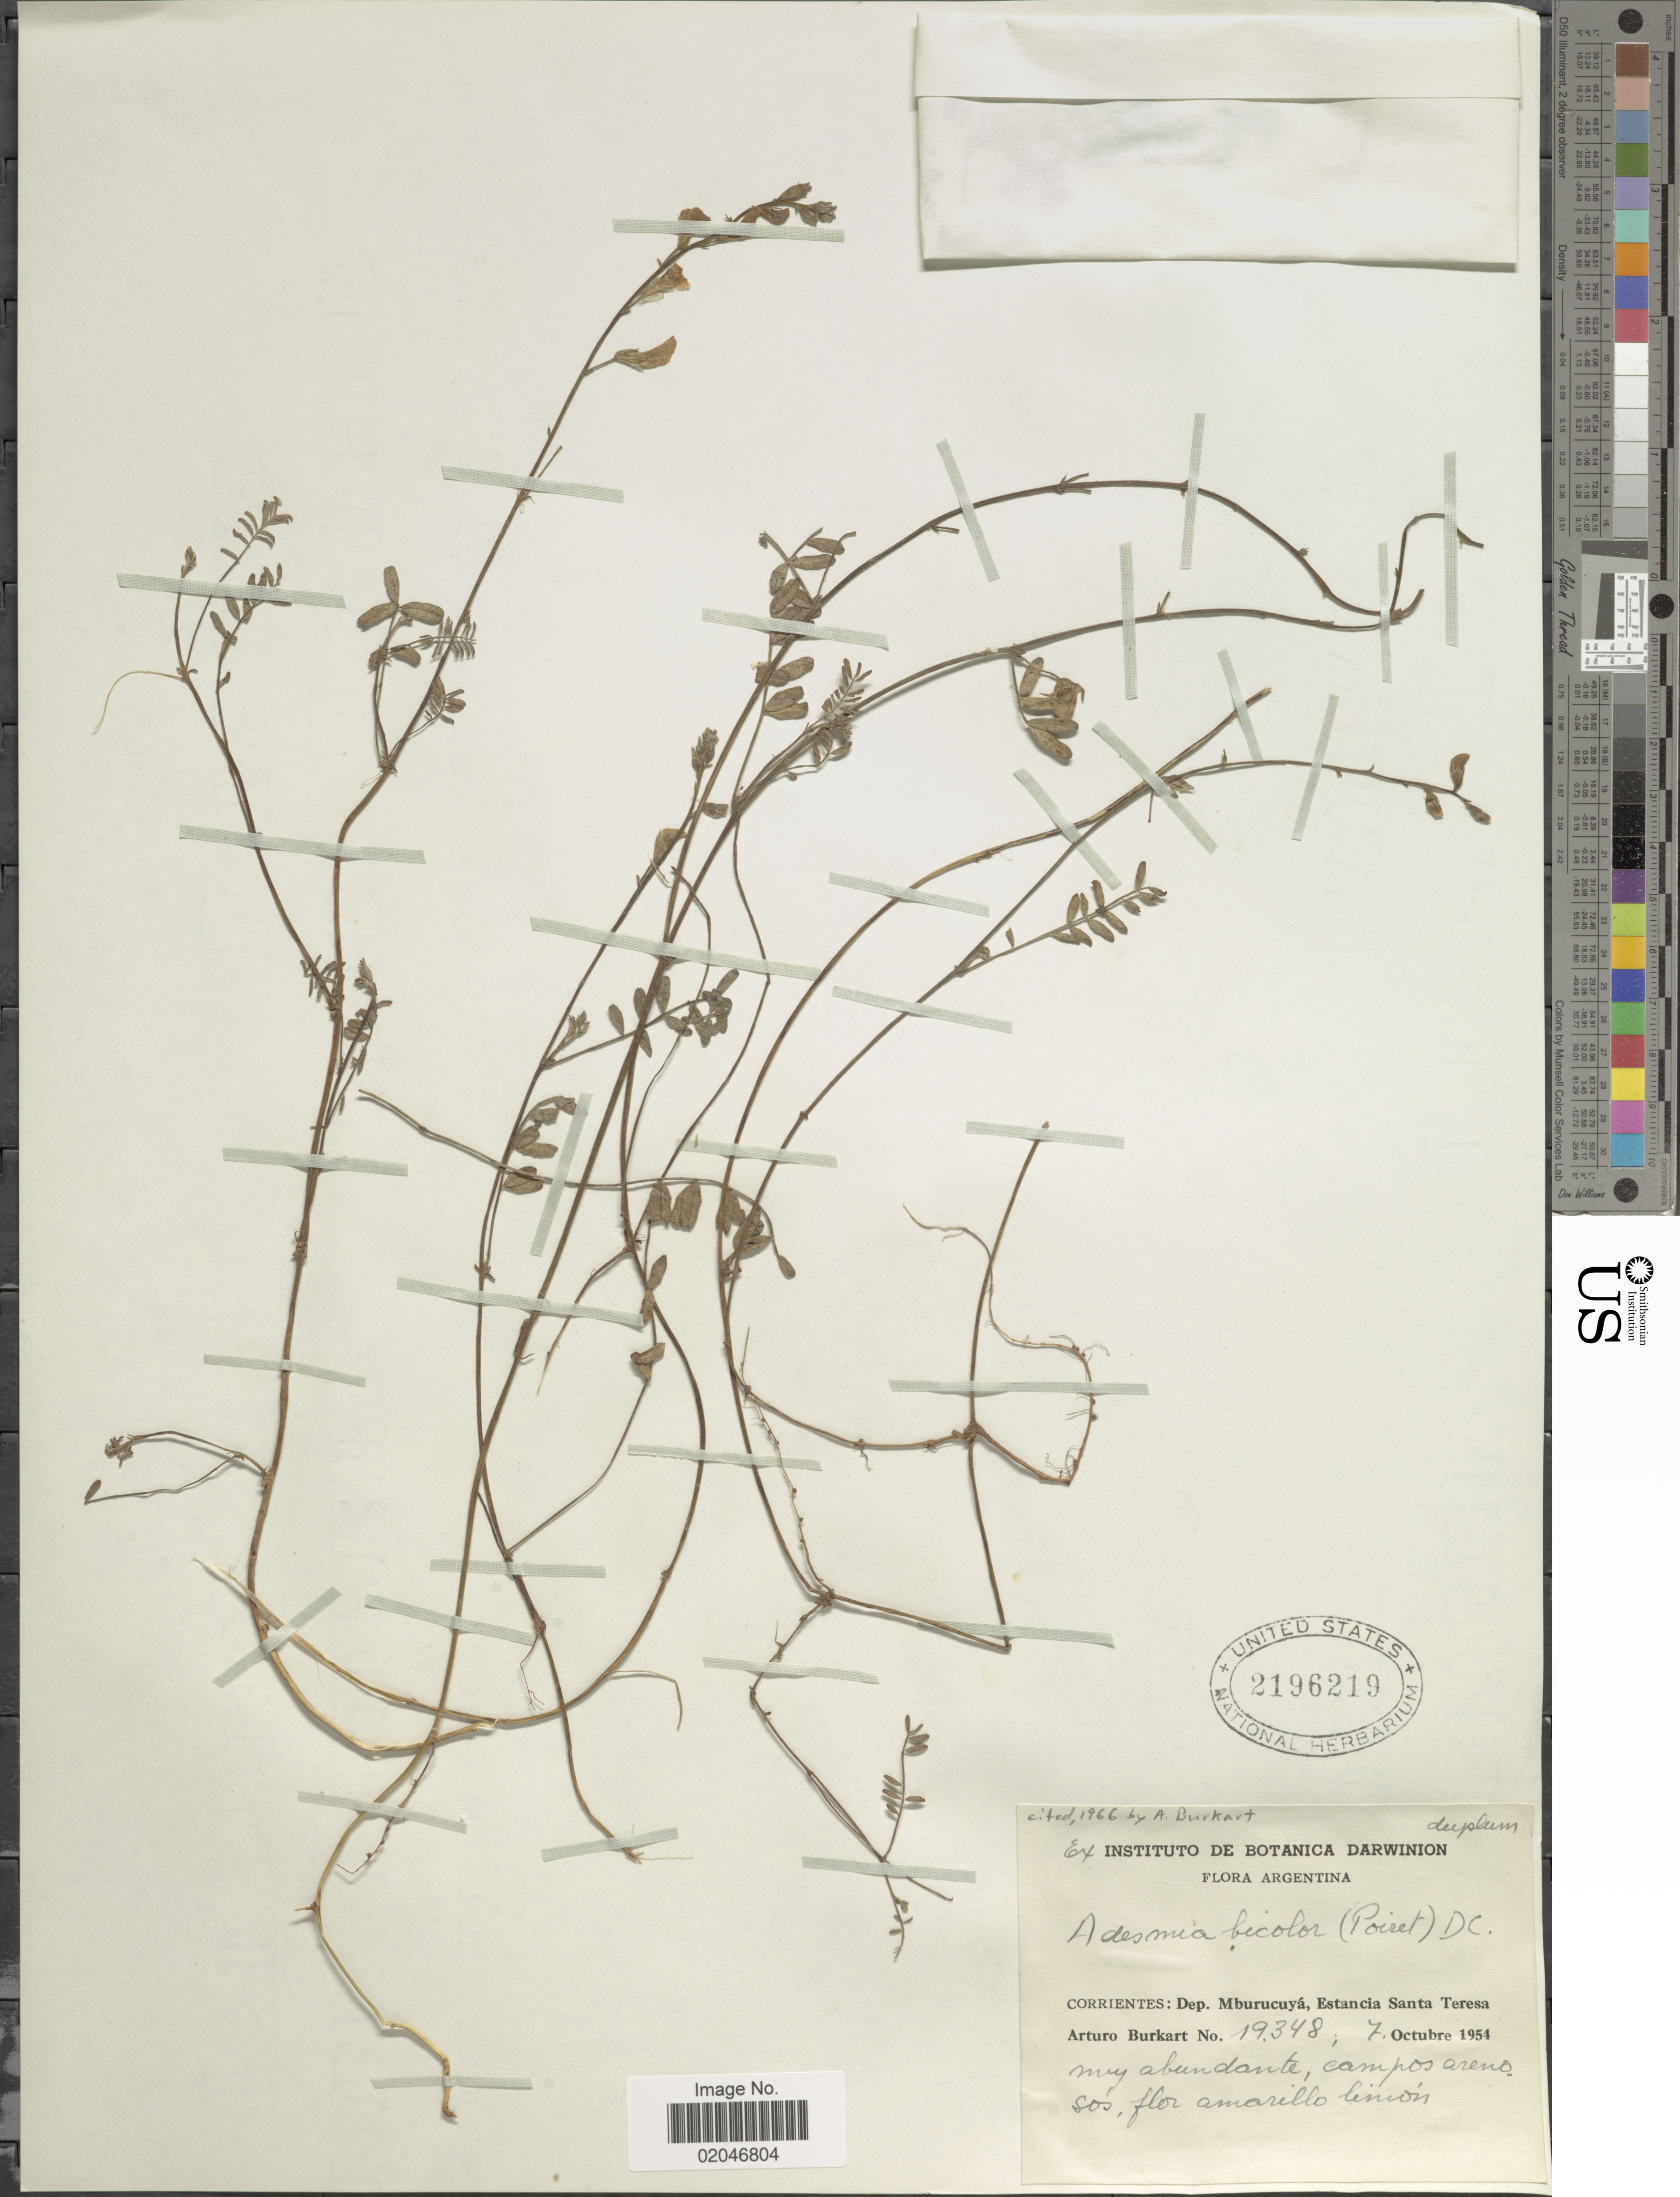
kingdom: Plantae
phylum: Tracheophyta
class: Magnoliopsida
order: Fabales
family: Fabaceae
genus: Adesmia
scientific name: Adesmia bicolor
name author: (Poir.) DC.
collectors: A. E. Burkart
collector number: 19348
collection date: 1954-10-07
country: Argentina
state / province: Corrientes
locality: Dep. Mburucaya, Estancia Santa Teresa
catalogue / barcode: US 2196219